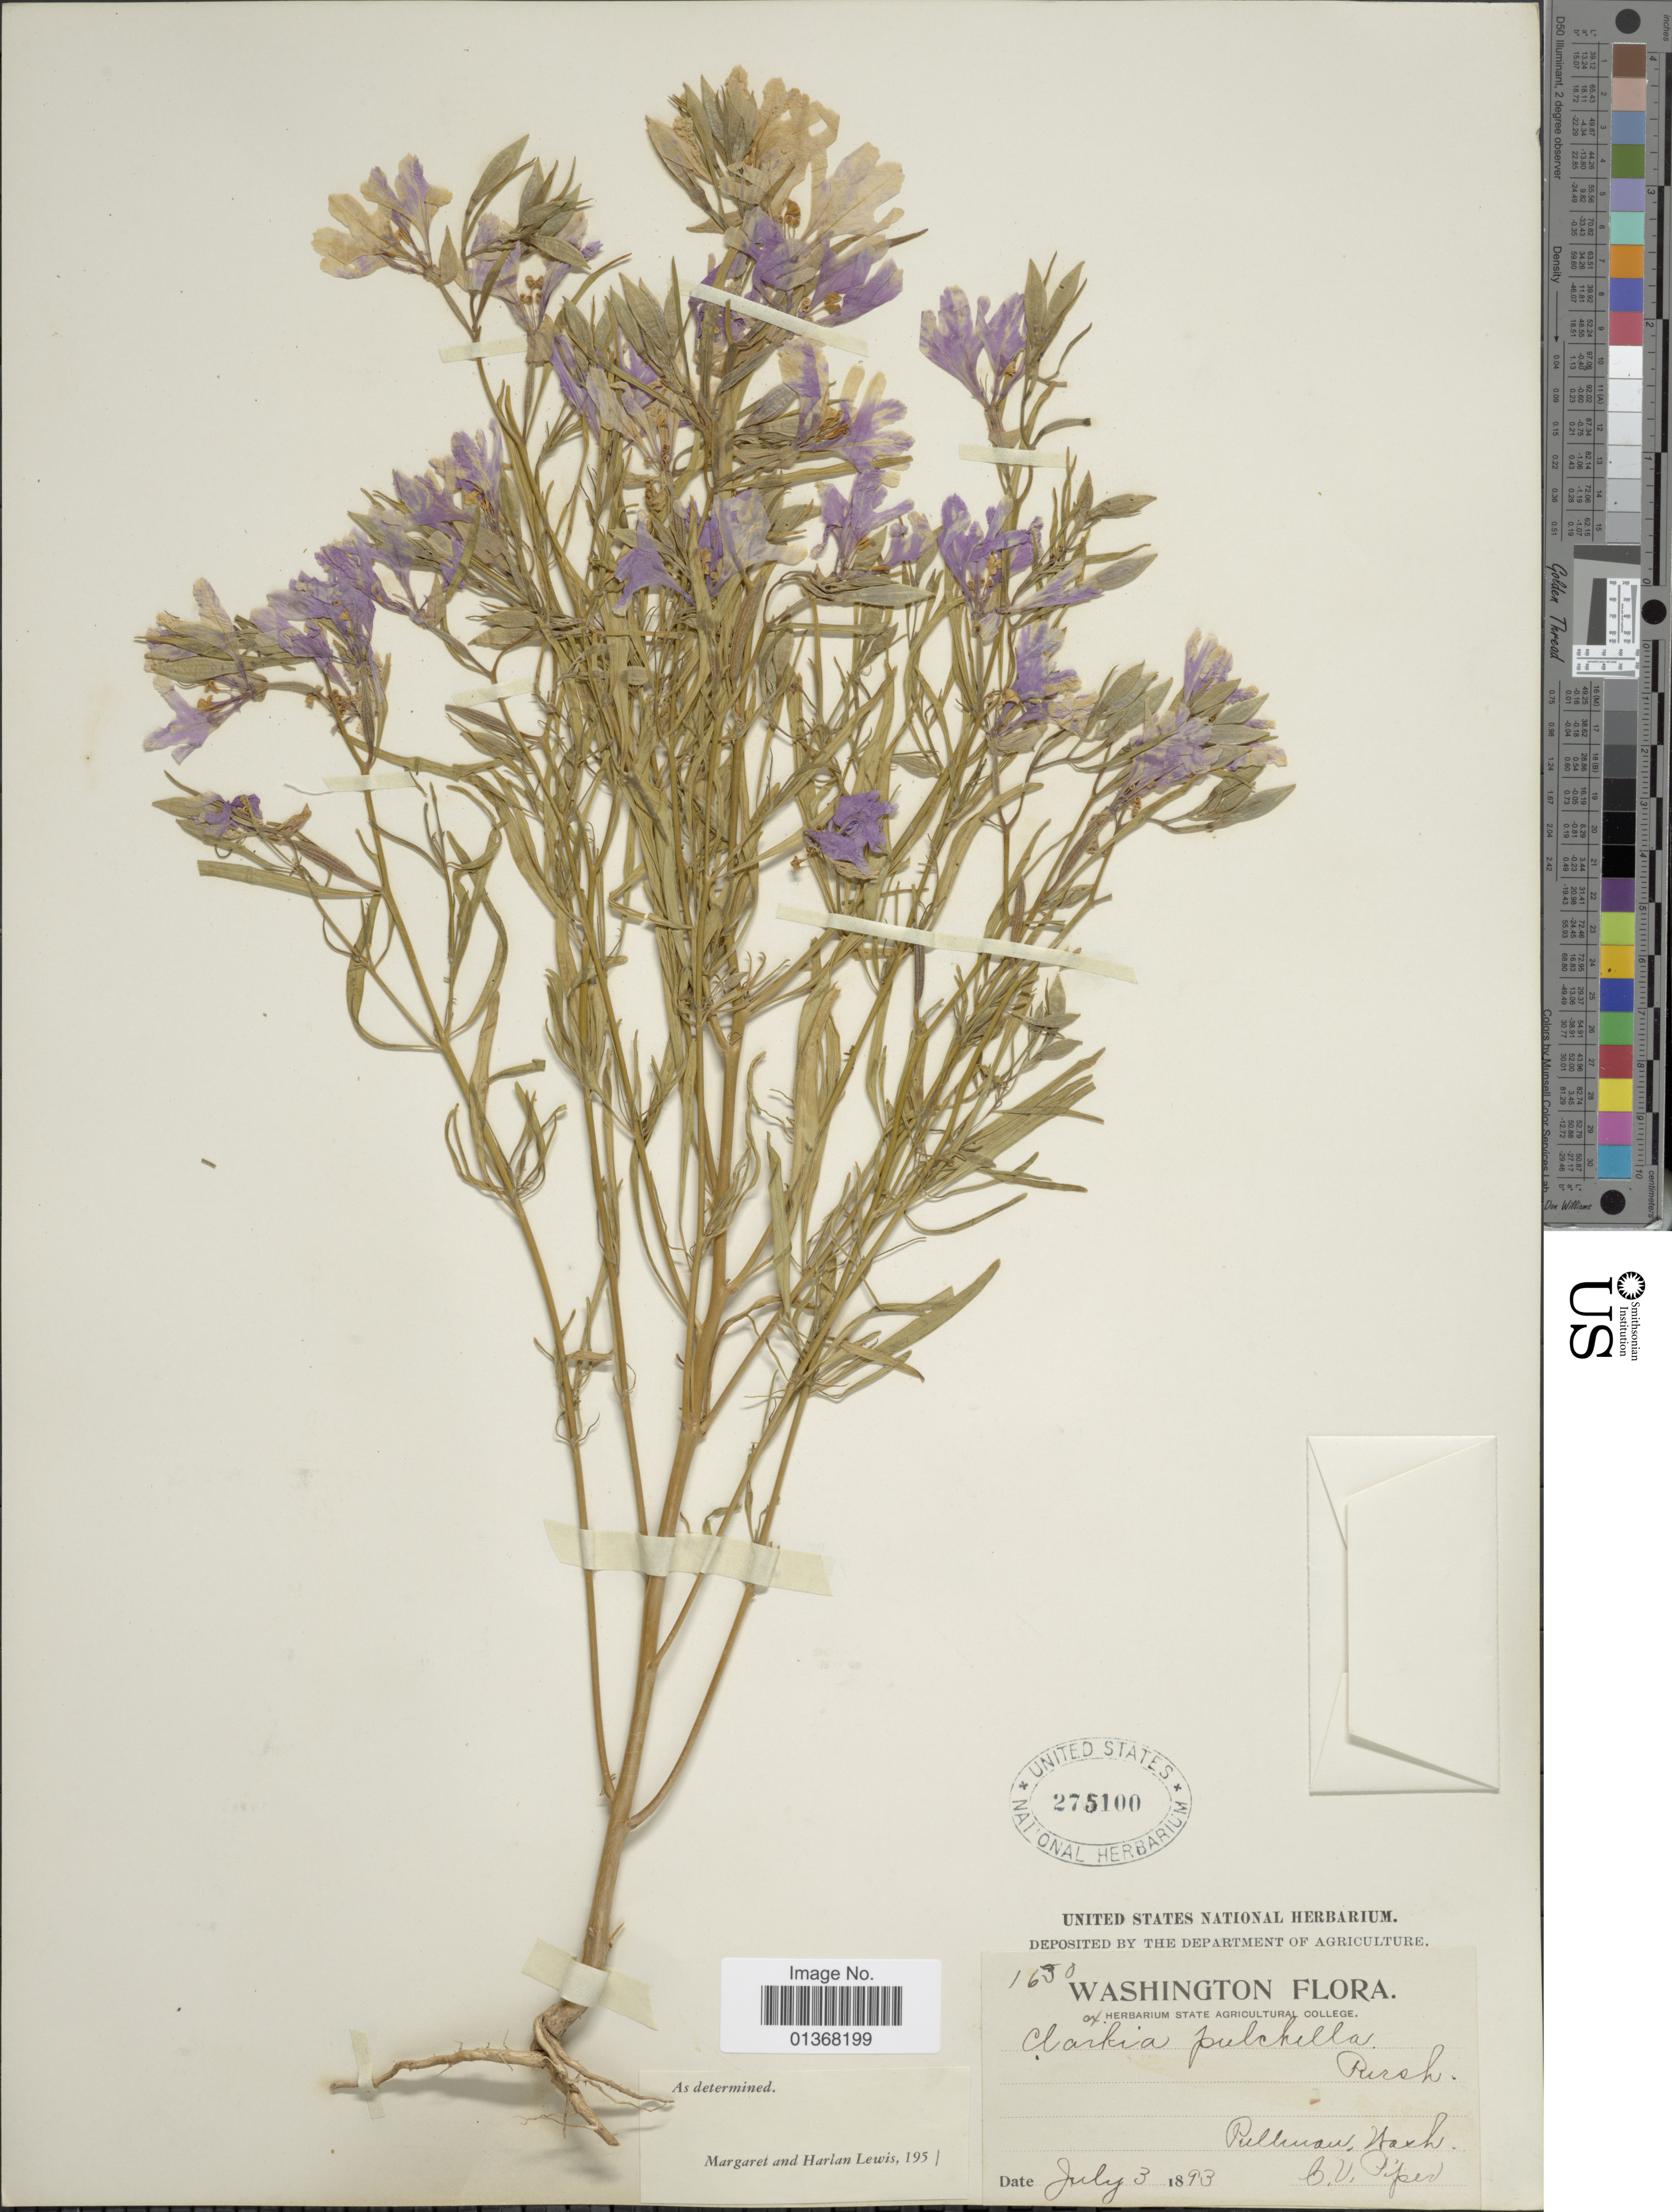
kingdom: Plantae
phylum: Tracheophyta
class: Magnoliopsida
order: Myrtales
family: Onagraceae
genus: Clarkia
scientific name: Clarkia pulchella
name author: Pursh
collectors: C. V. Piper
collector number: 1630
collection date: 1893-07-03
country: United States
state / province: Washington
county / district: Whitman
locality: Pullman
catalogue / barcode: US 275100